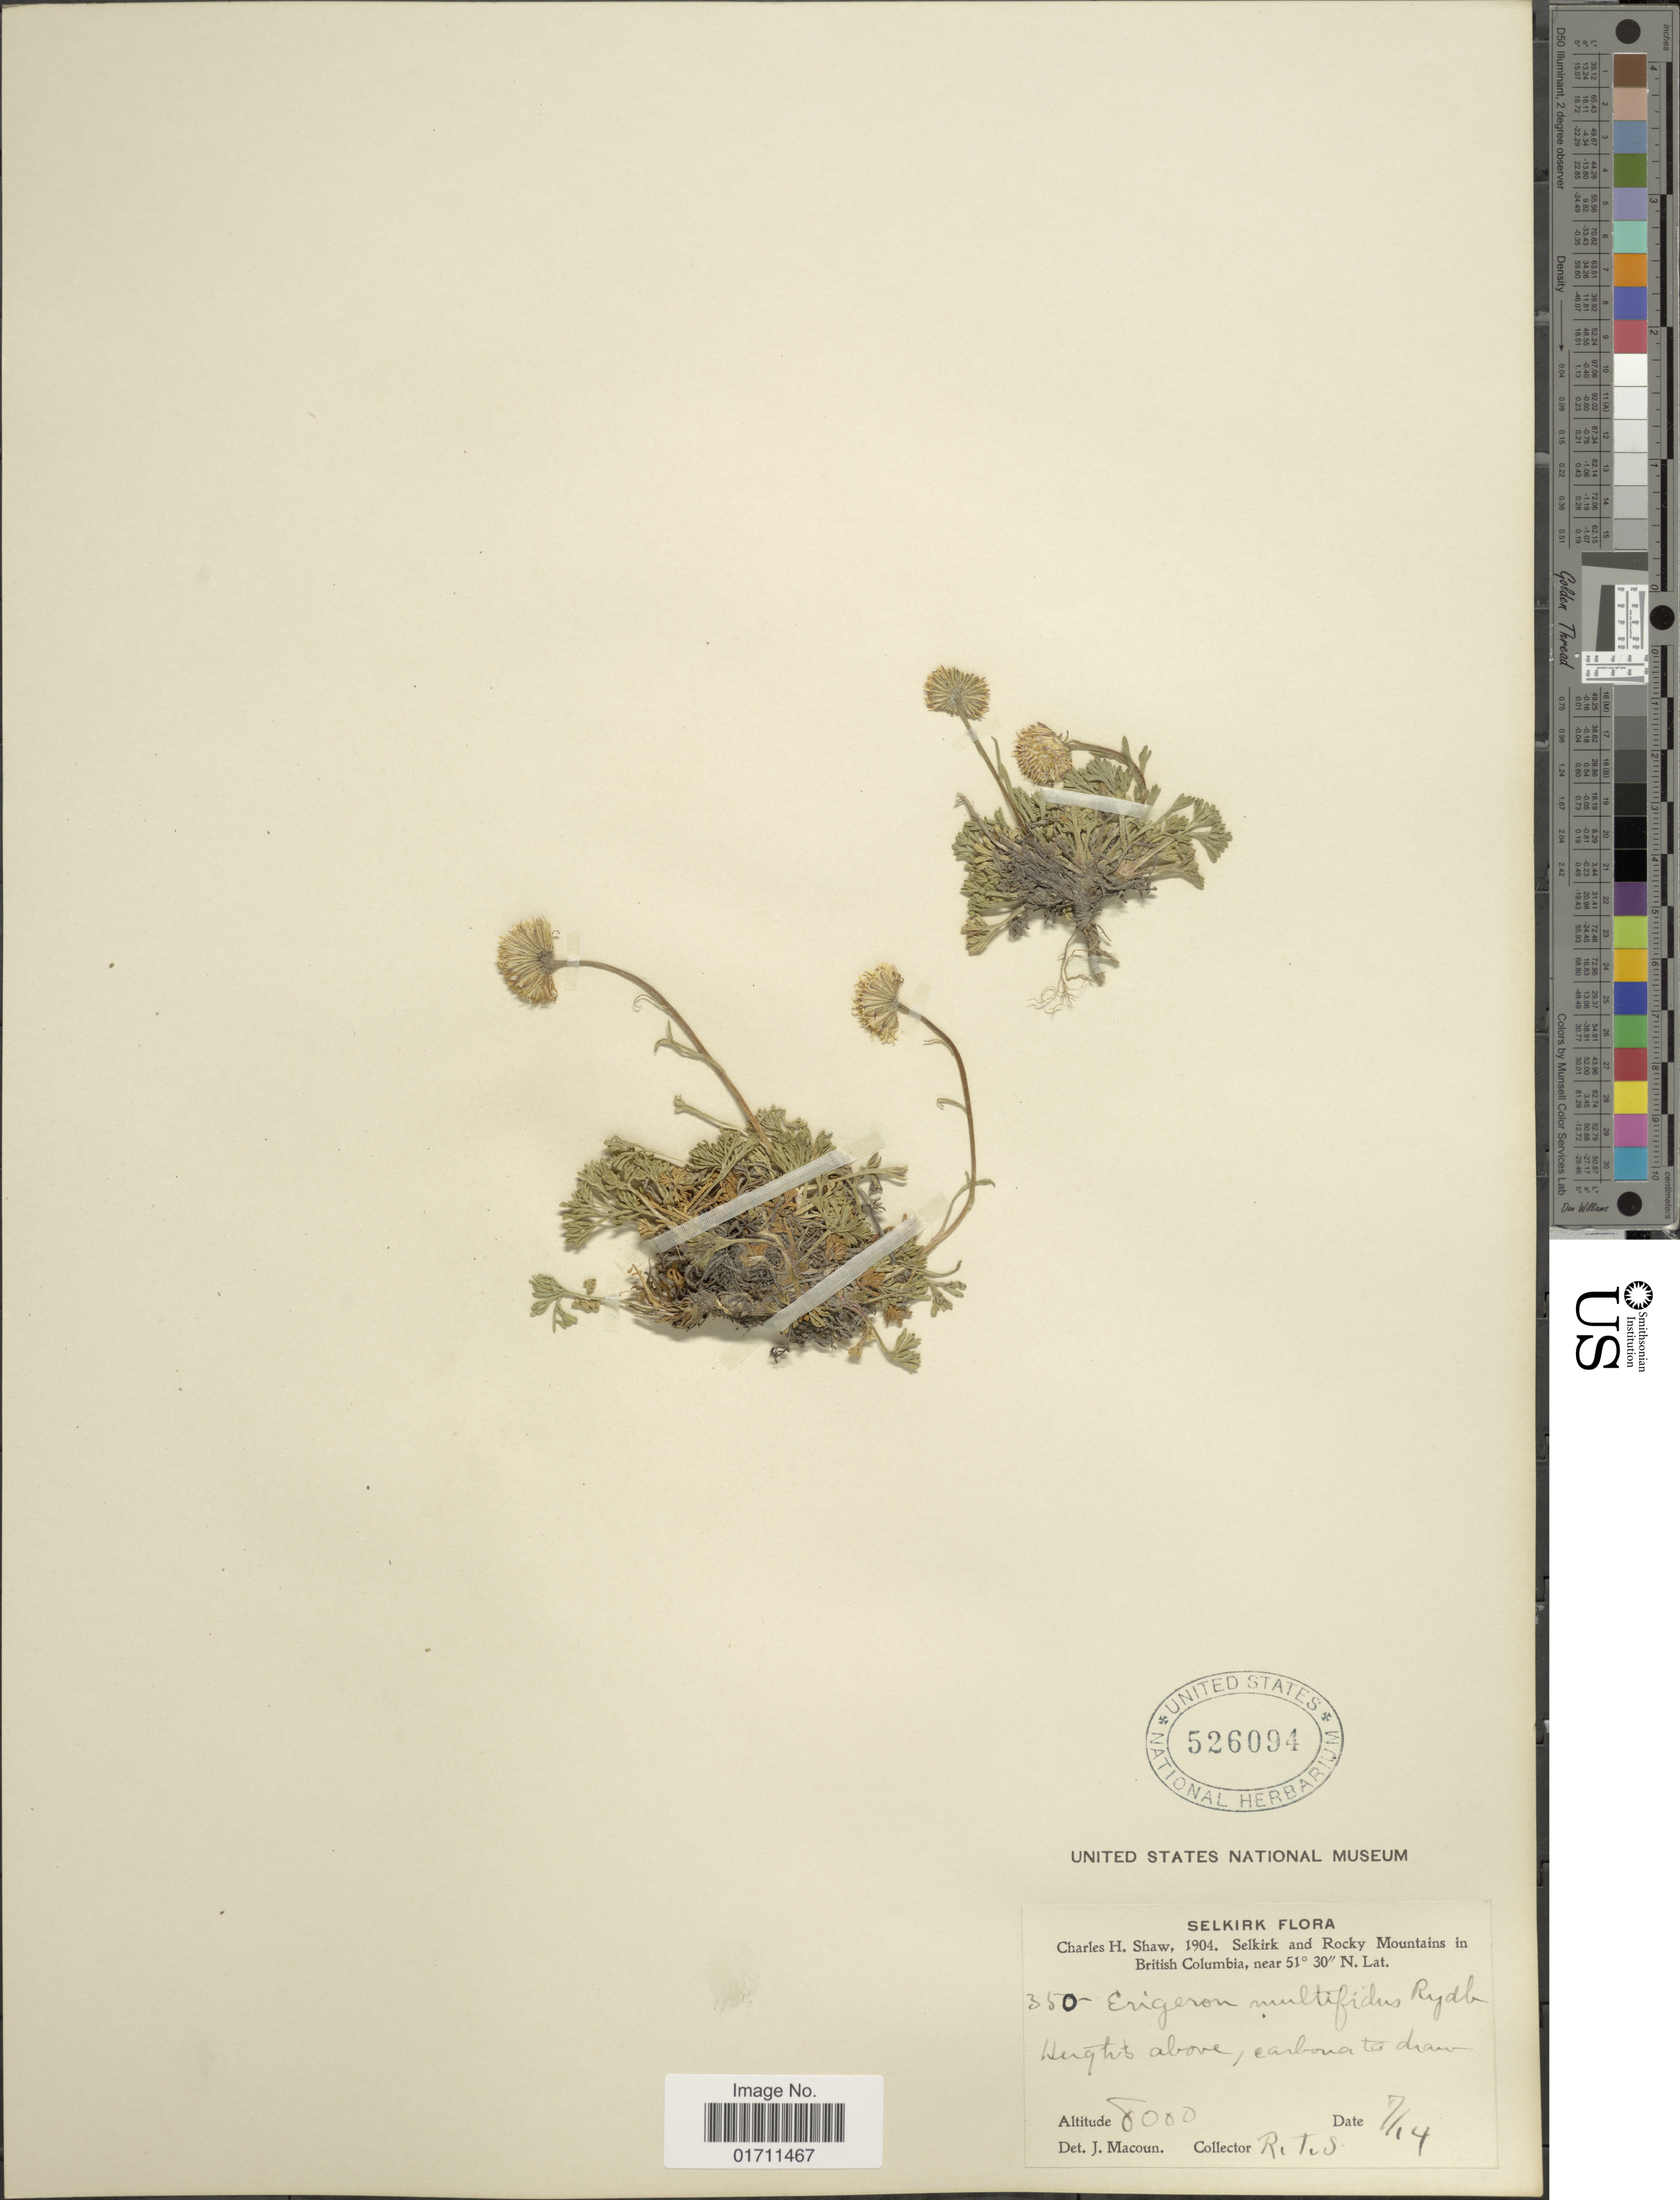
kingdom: Plantae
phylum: Tracheophyta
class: Magnoliopsida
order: Asterales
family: Asteraceae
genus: Erigeron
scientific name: Erigeron compositus var. multifidus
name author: (Rydb.) J.F. Macbr. & Payson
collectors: R. T. S.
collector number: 350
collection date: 1904-07-14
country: Canada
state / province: British Columbia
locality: Selkirk and Rocky Mountains in British Columbia, Heights above, carbona to draw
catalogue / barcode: US 526094